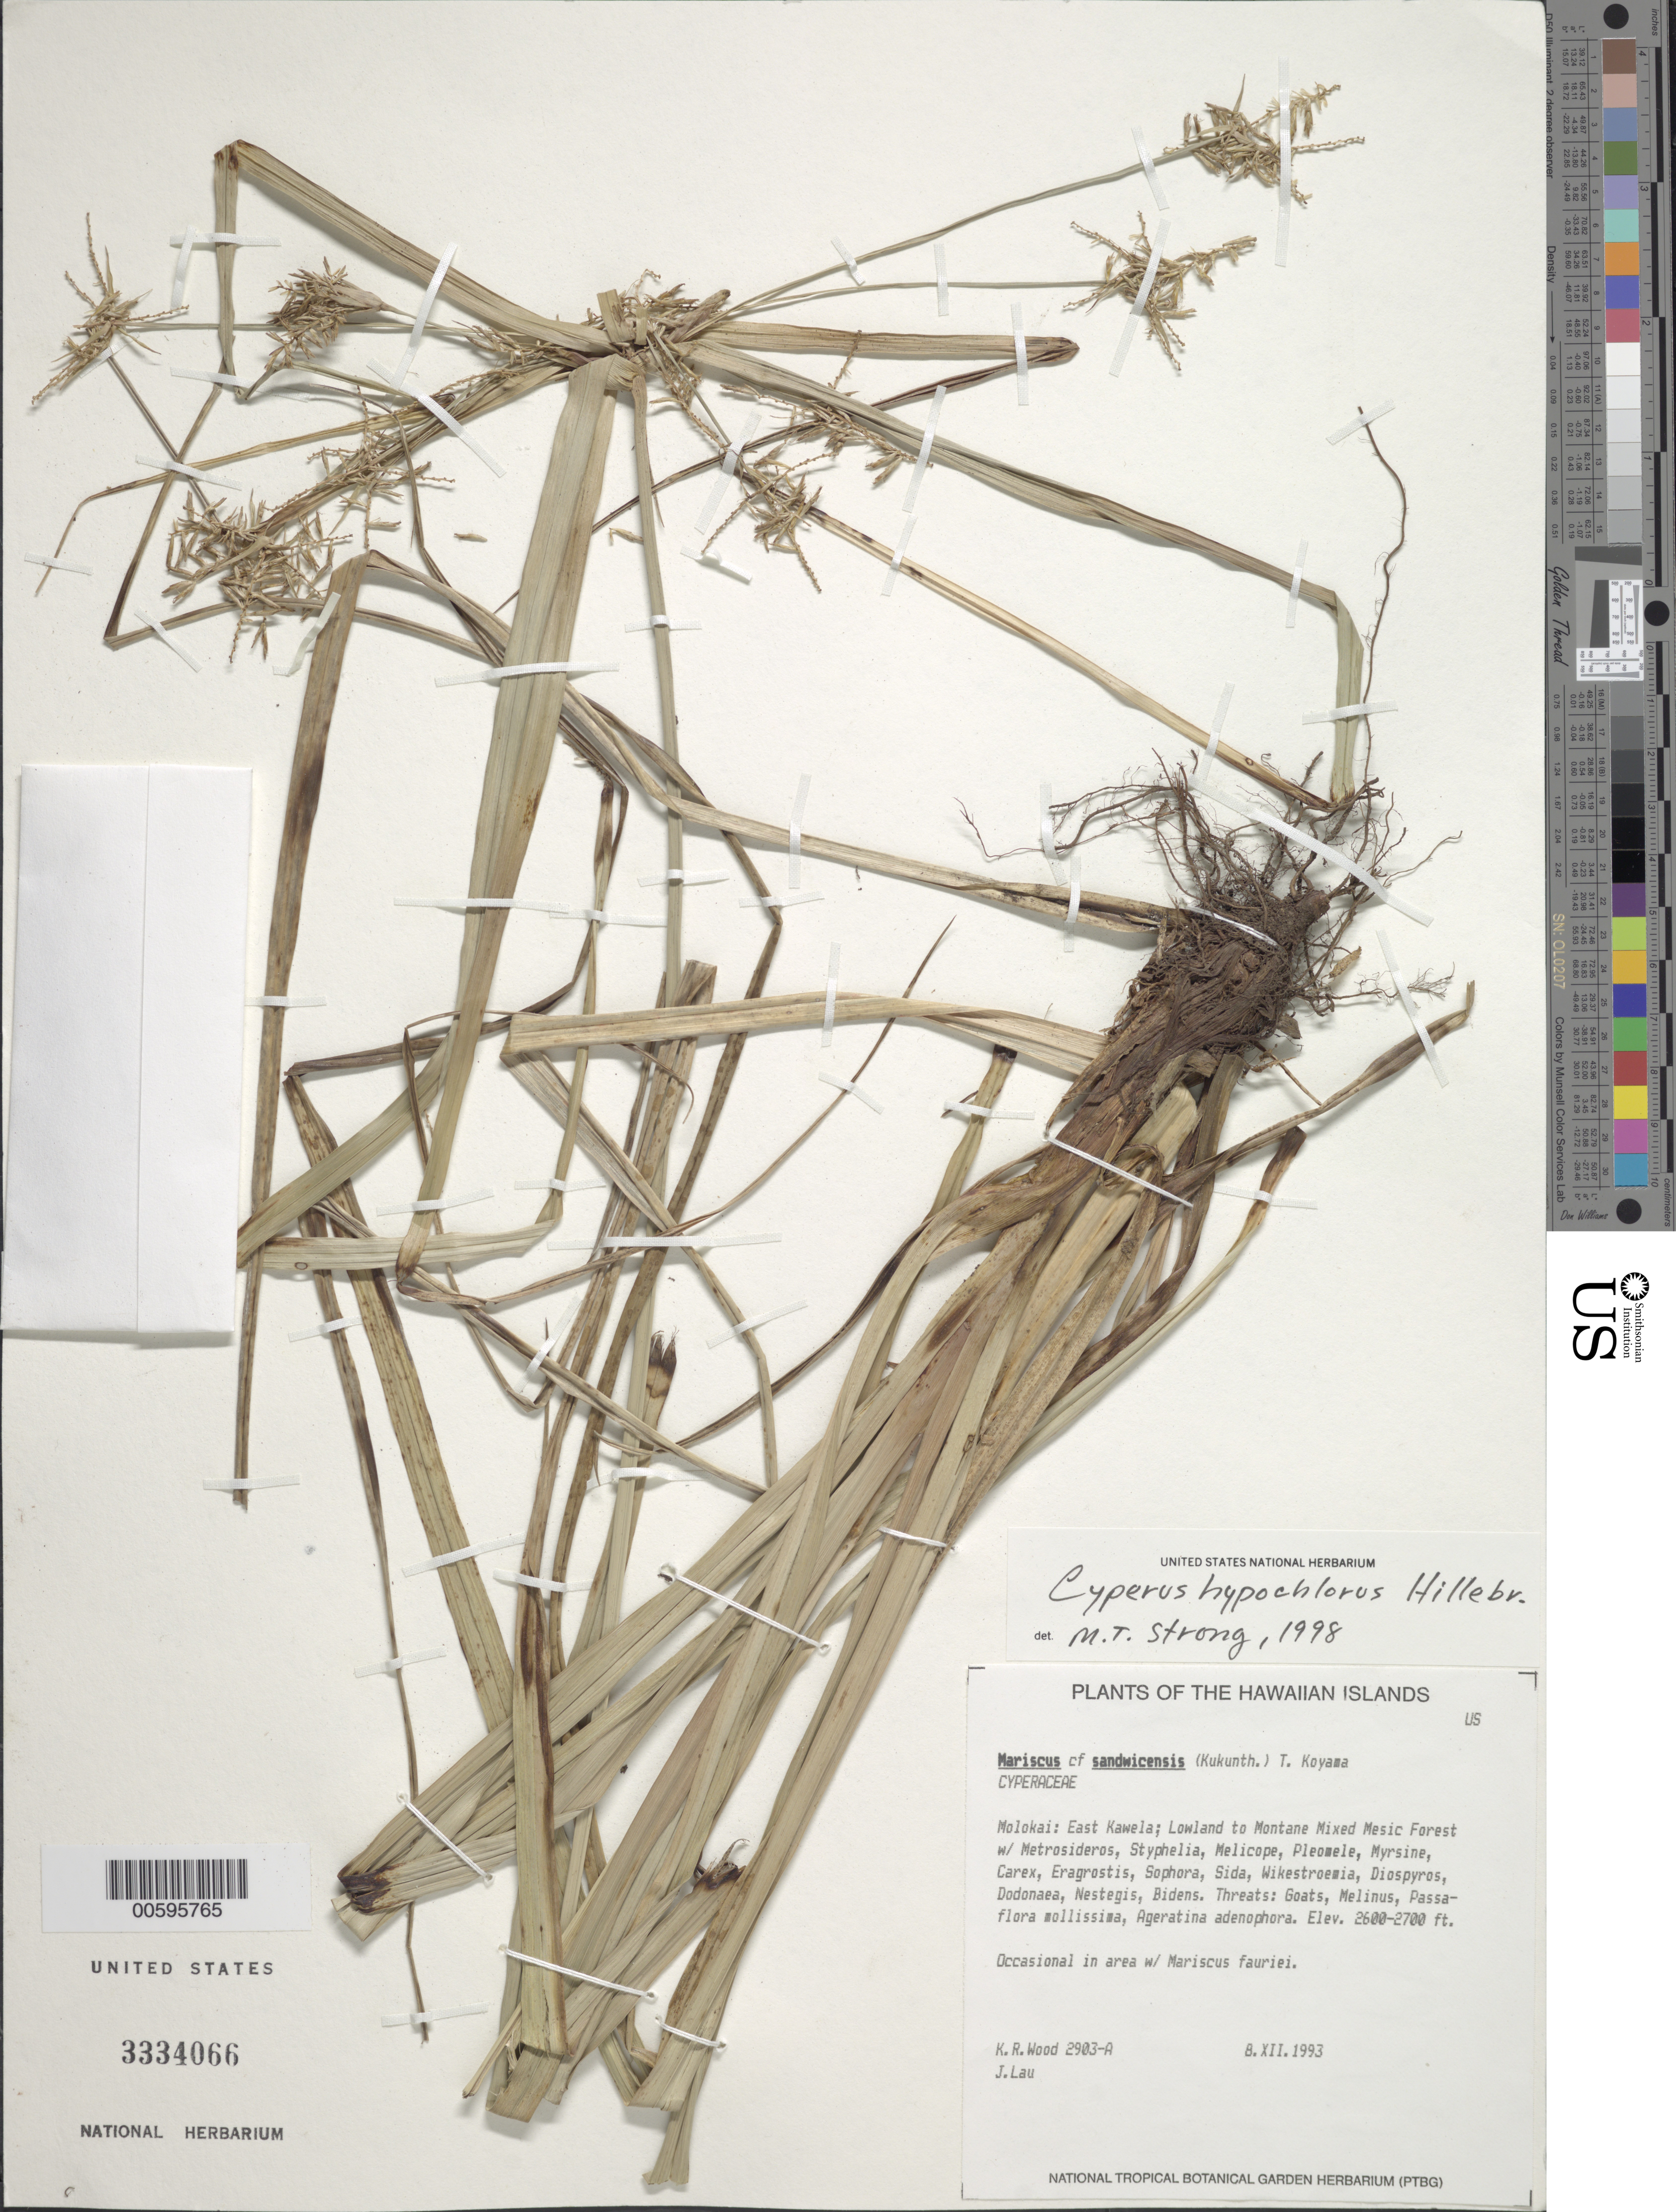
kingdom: Plantae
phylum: Tracheophyta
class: Liliopsida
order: Poales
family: Cyperaceae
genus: Cyperus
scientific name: Cyperus hypochlorus var. hypochlorus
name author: Hillebr.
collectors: K. R. Wood & J. Lau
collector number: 2903-A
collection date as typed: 8 Dec 1993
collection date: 1993-12-08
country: United States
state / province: Hawaii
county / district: Maui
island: Moloka'i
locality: E Kawela.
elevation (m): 792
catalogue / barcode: US 3334066